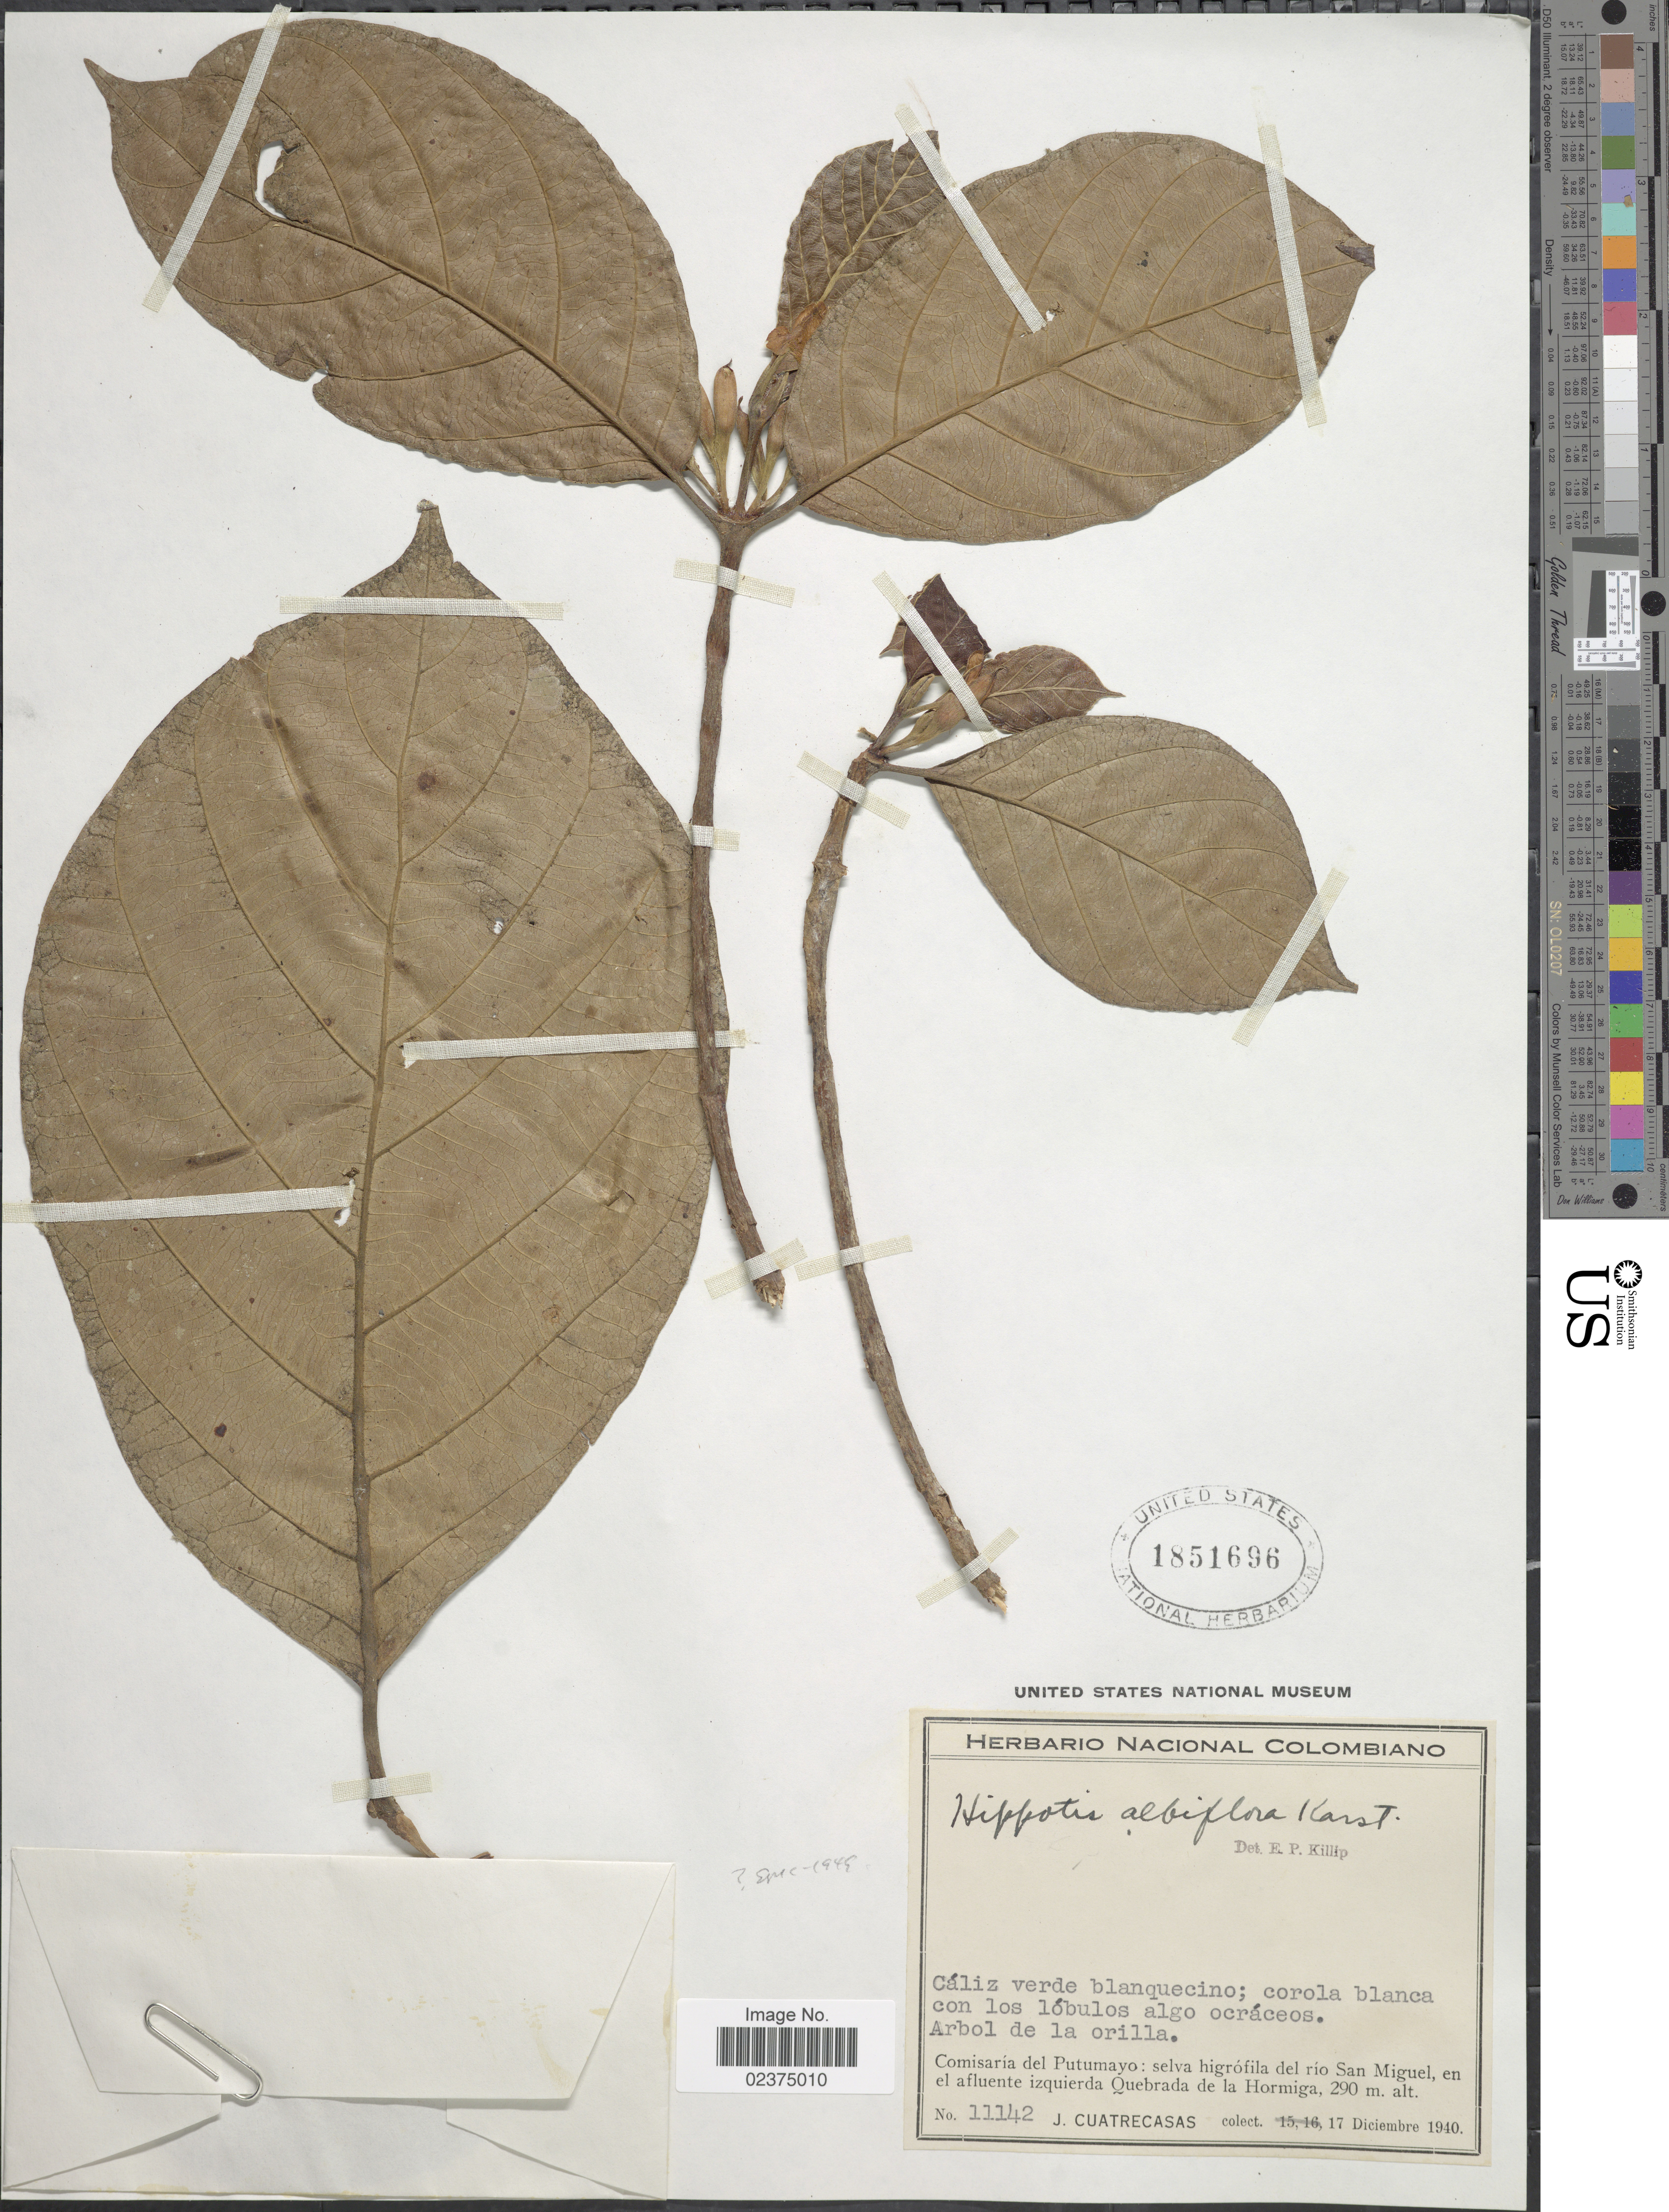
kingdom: Plantae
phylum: Tracheophyta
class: Magnoliopsida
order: Gentianales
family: Rubiaceae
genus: Hippotis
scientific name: Hippotis albiflora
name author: H. Karst.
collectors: J. Cuatrecasas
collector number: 11142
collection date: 1940-12-17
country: Colombia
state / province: Putumayo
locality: Comisaria del Putumayo: selva higrofila del rio San Miguel, en el afluente izquierda Quebrada de la Hormiga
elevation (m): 290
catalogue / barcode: US 1851696